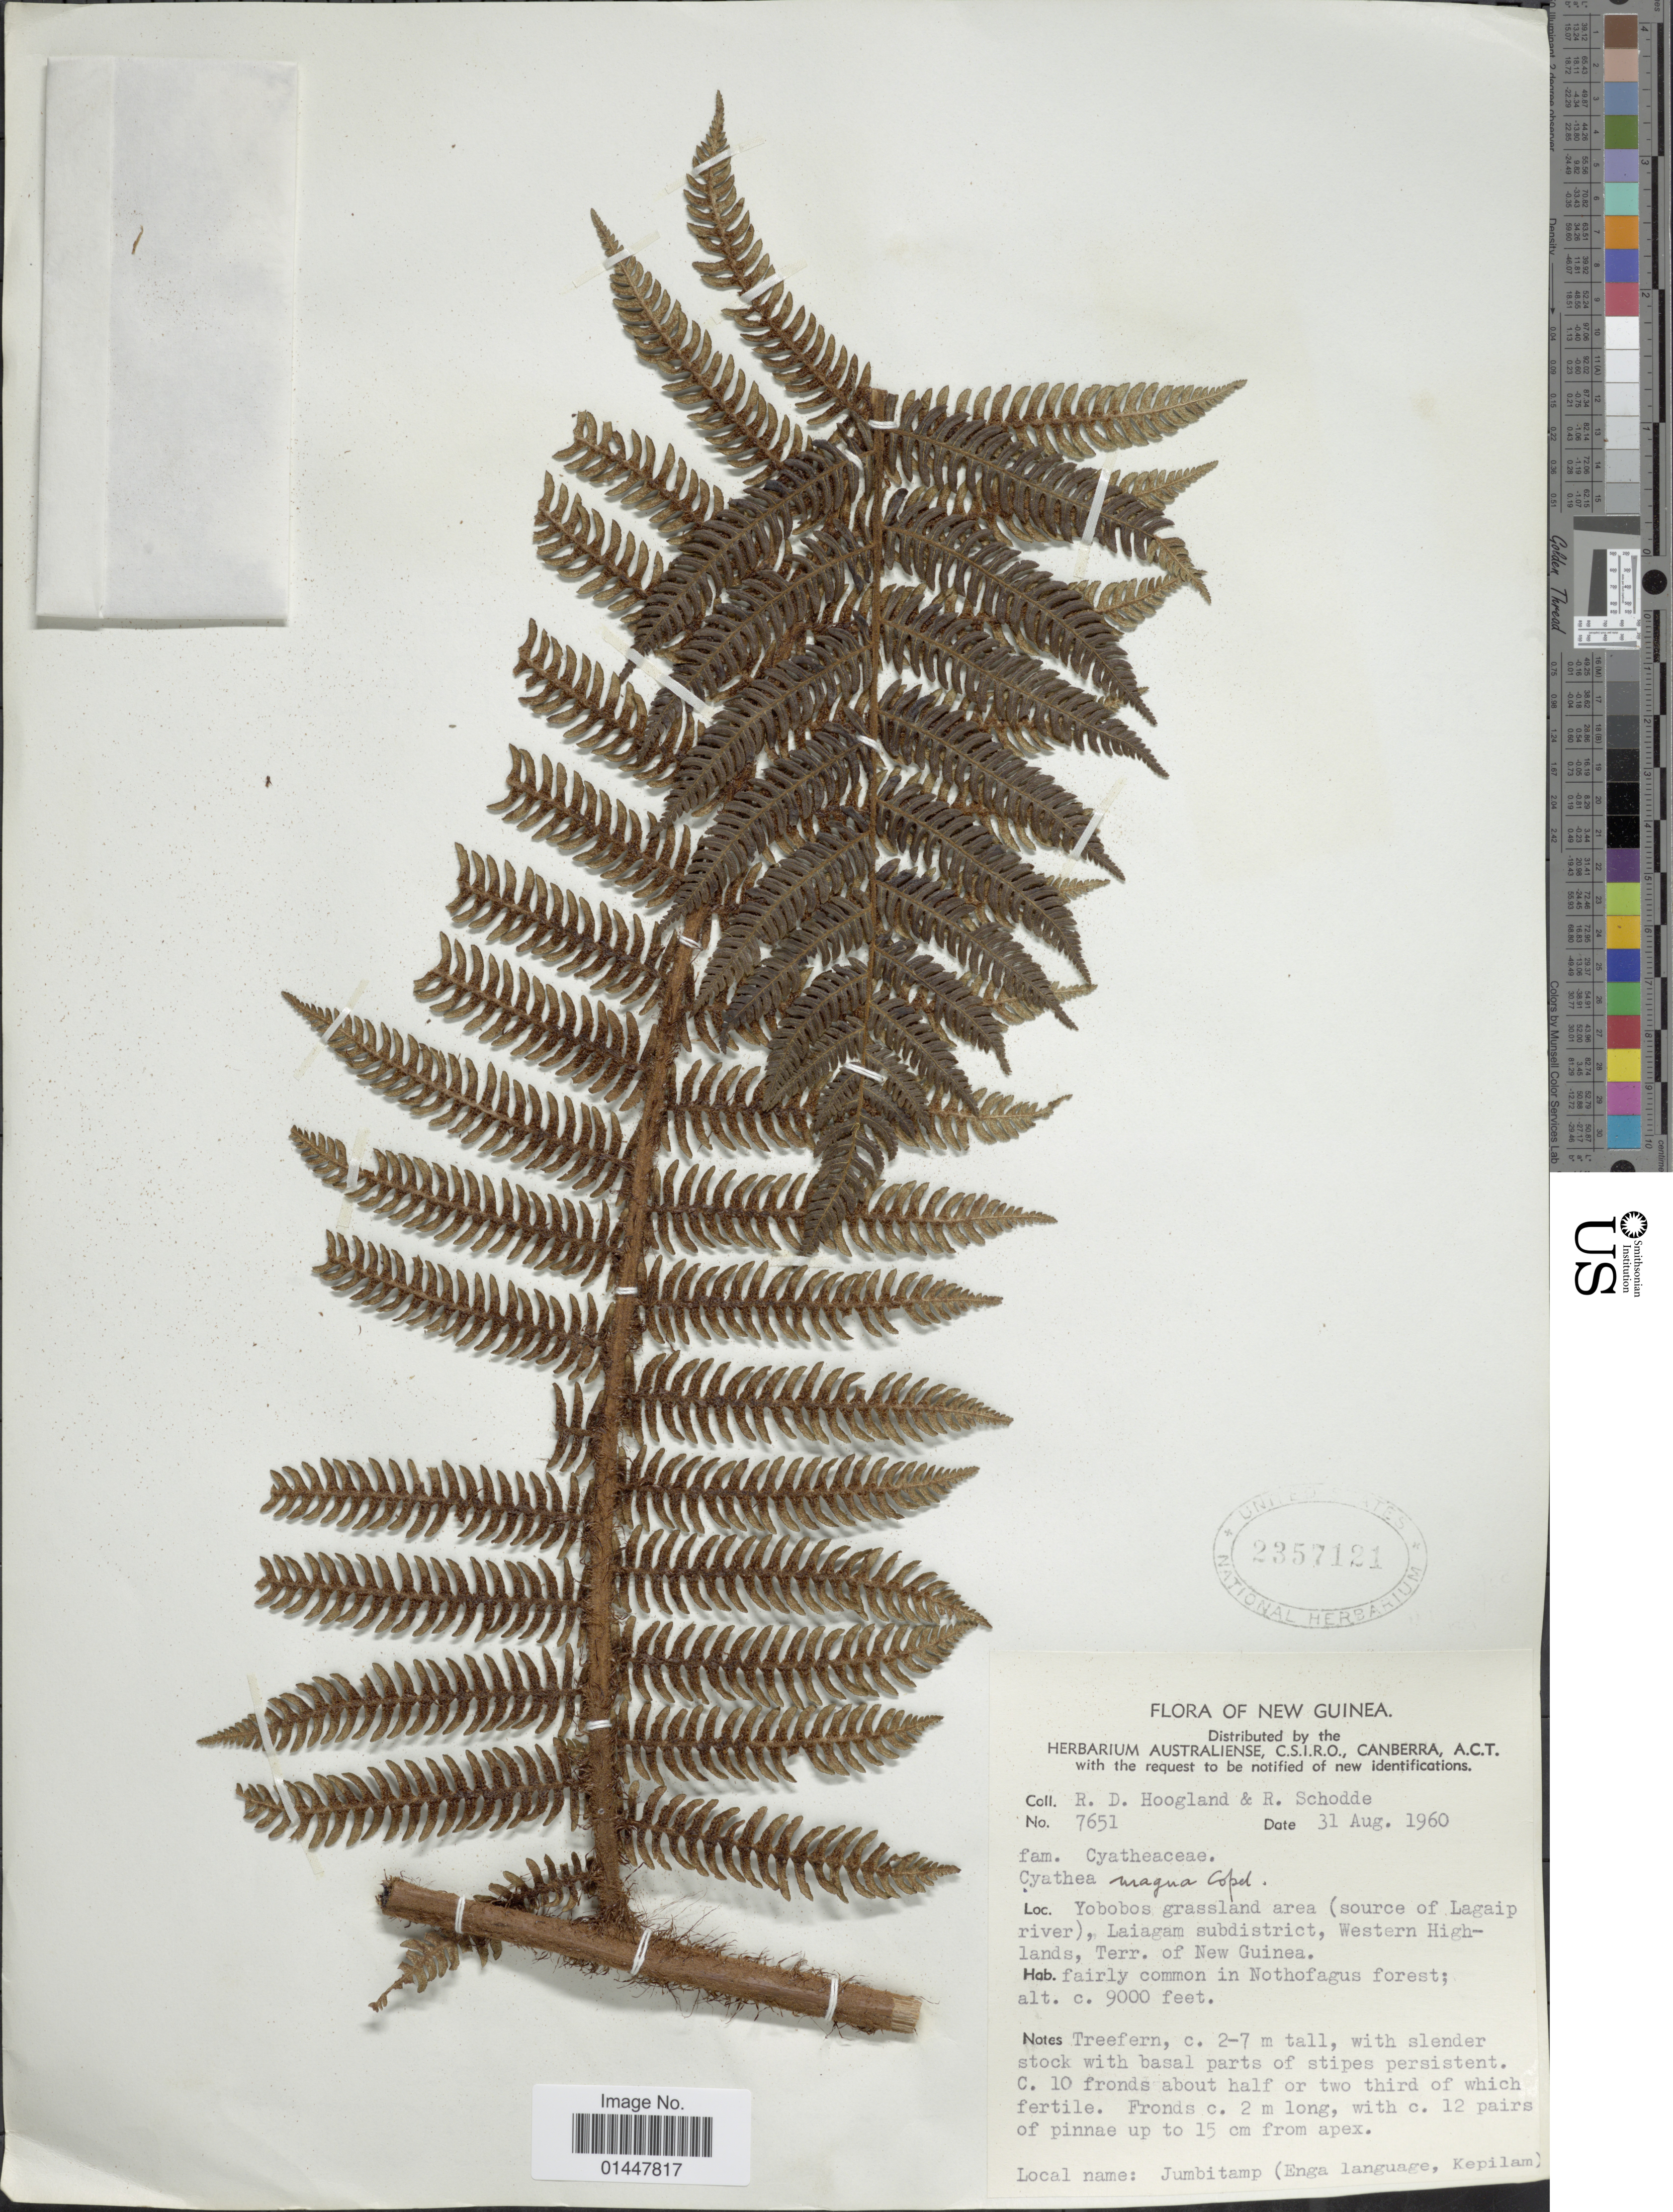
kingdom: Plantae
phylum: Tracheophyta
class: Polypodiopsida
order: Cyatheales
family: Cyatheaceae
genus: Sphaeropteris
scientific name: Sphaeropteris magna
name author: (Copel.) R.M. Tryon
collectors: R. D. Hoogland & R. Schodde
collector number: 7651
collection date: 1960-08-31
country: Papua New Guinea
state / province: Western Highlands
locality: New Guinea, Yobobos grassland area (source of Lagaip river), Laiagam subdistrict, Terr. of New Guinea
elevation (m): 2743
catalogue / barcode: US 2357121